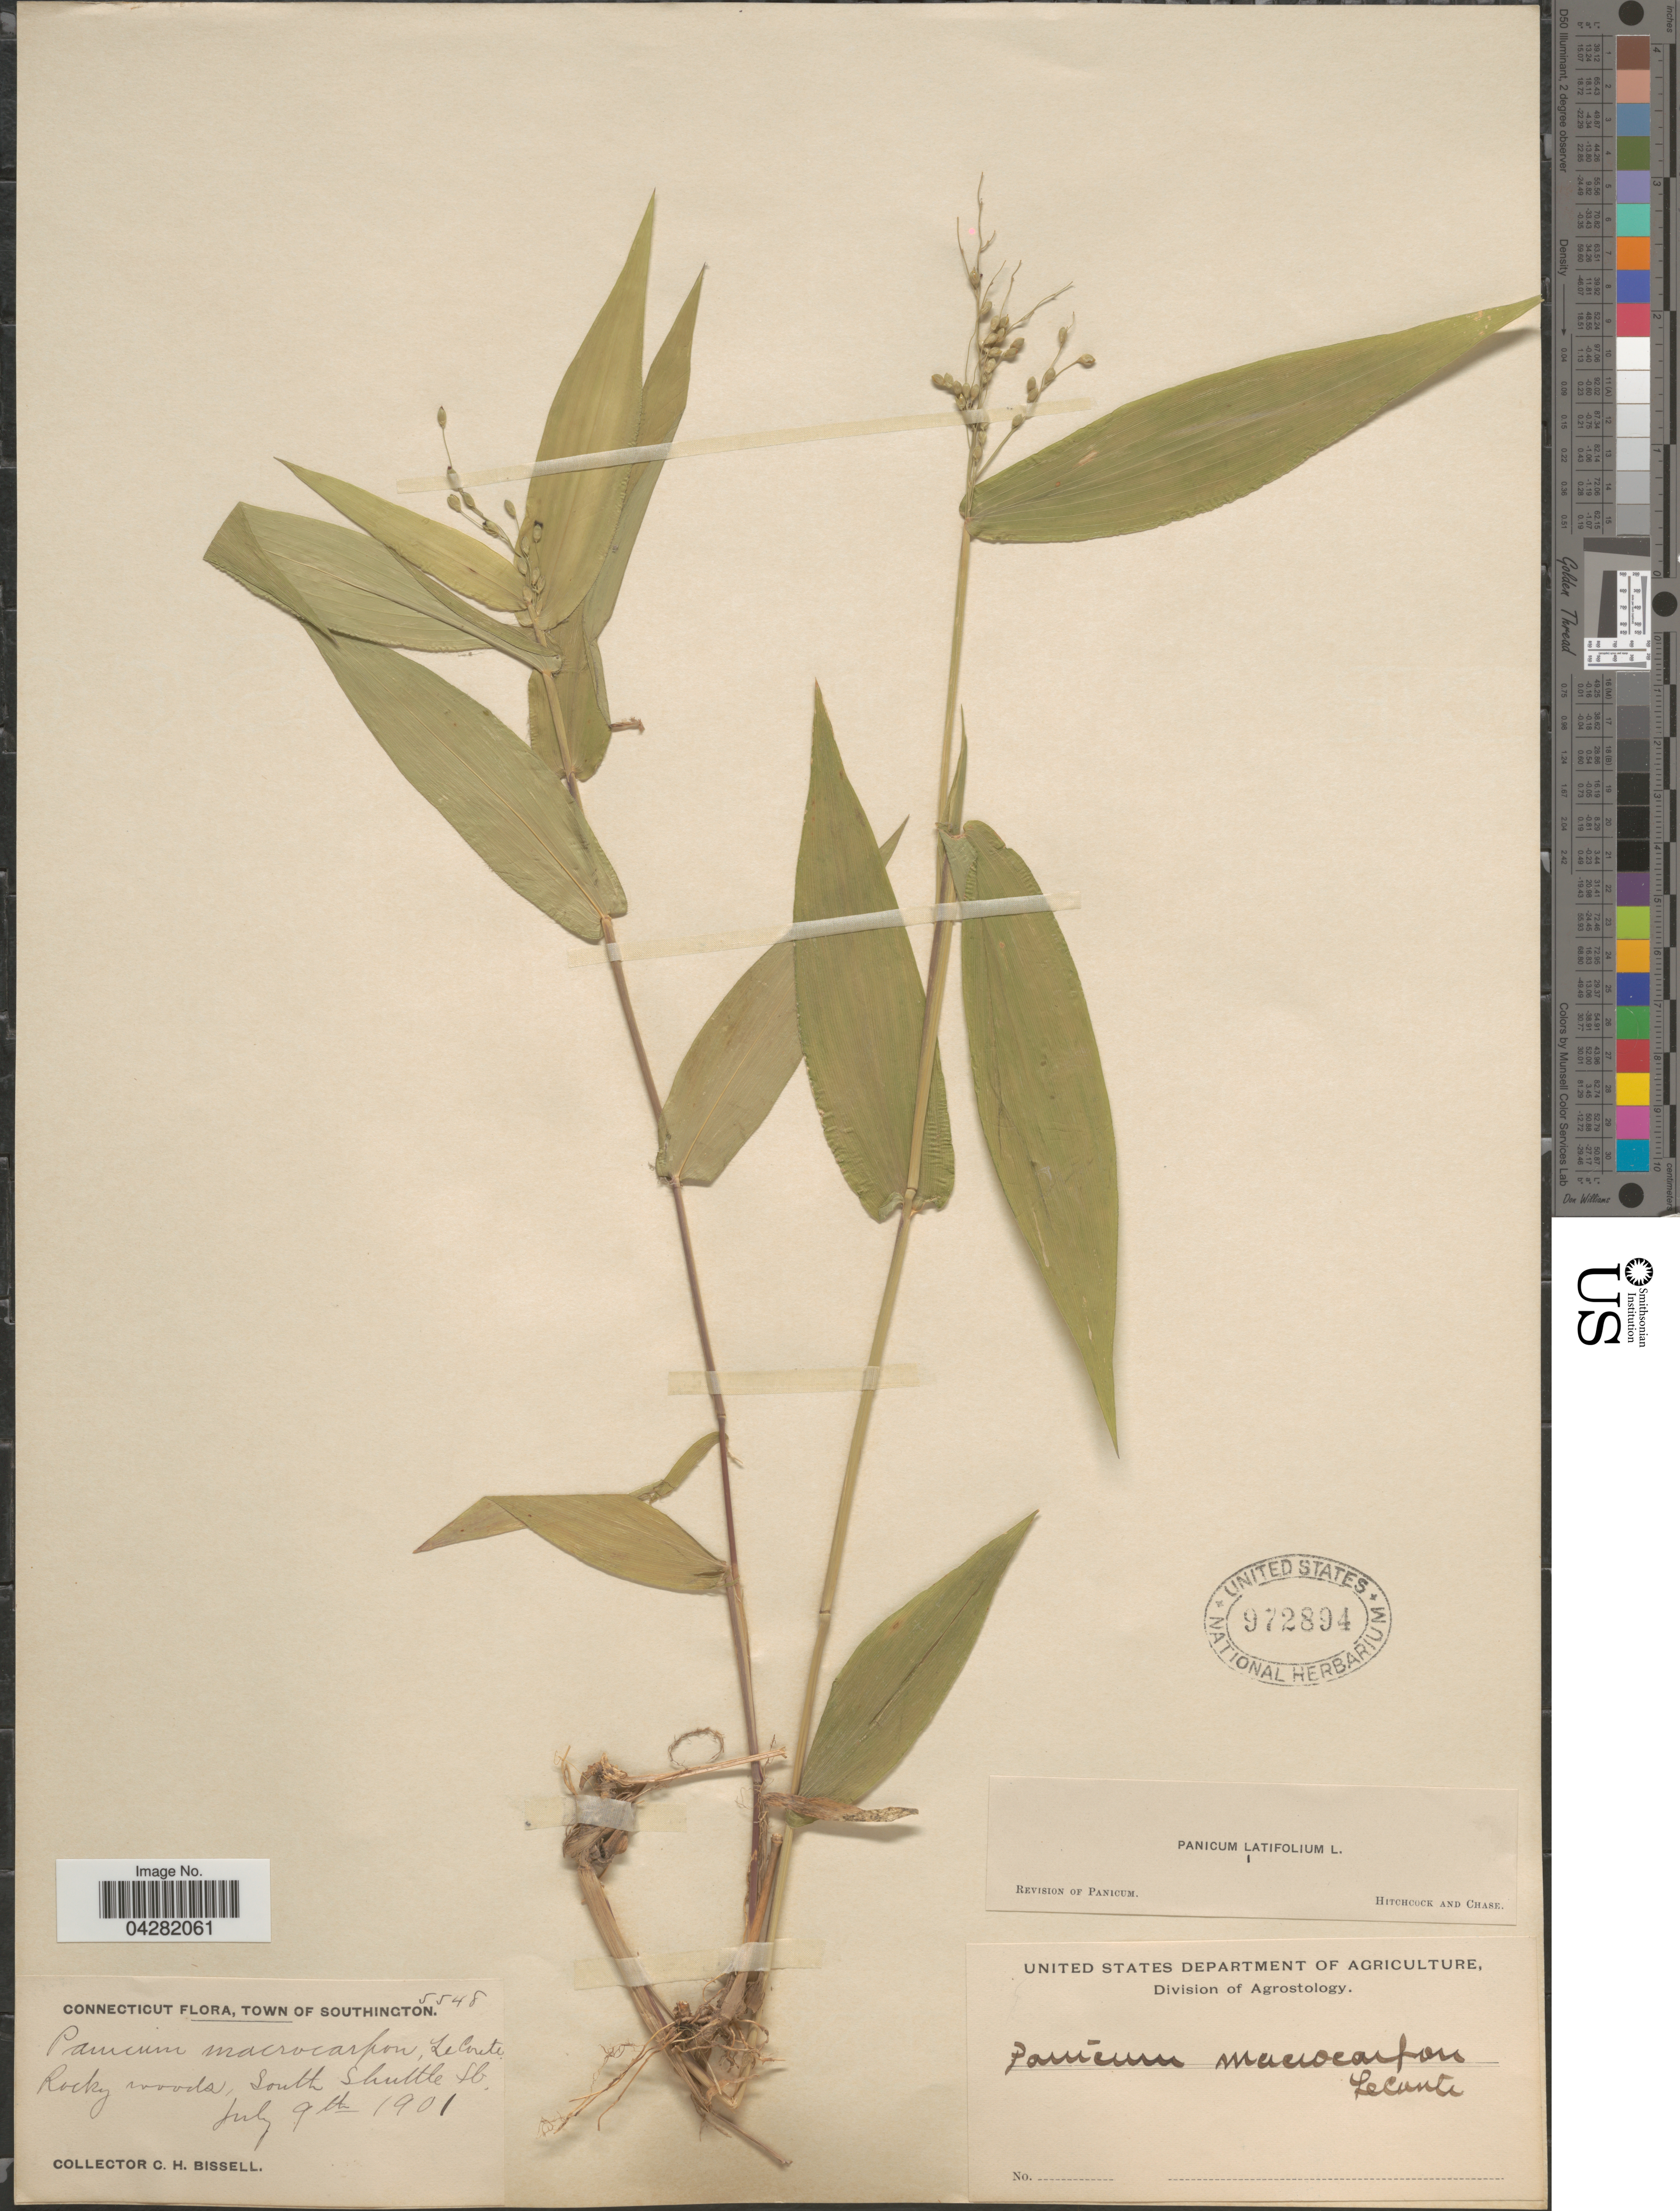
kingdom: Plantae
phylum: Tracheophyta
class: Liliopsida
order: Poales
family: Poaceae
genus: Dichanthelium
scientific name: Dichanthelium latifolium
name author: (L.) Harvill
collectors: C. Bissell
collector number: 5548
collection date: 1901-07-09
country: United States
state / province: Connecticut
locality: Town of Southington. South Shuttle St.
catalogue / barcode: US 972894